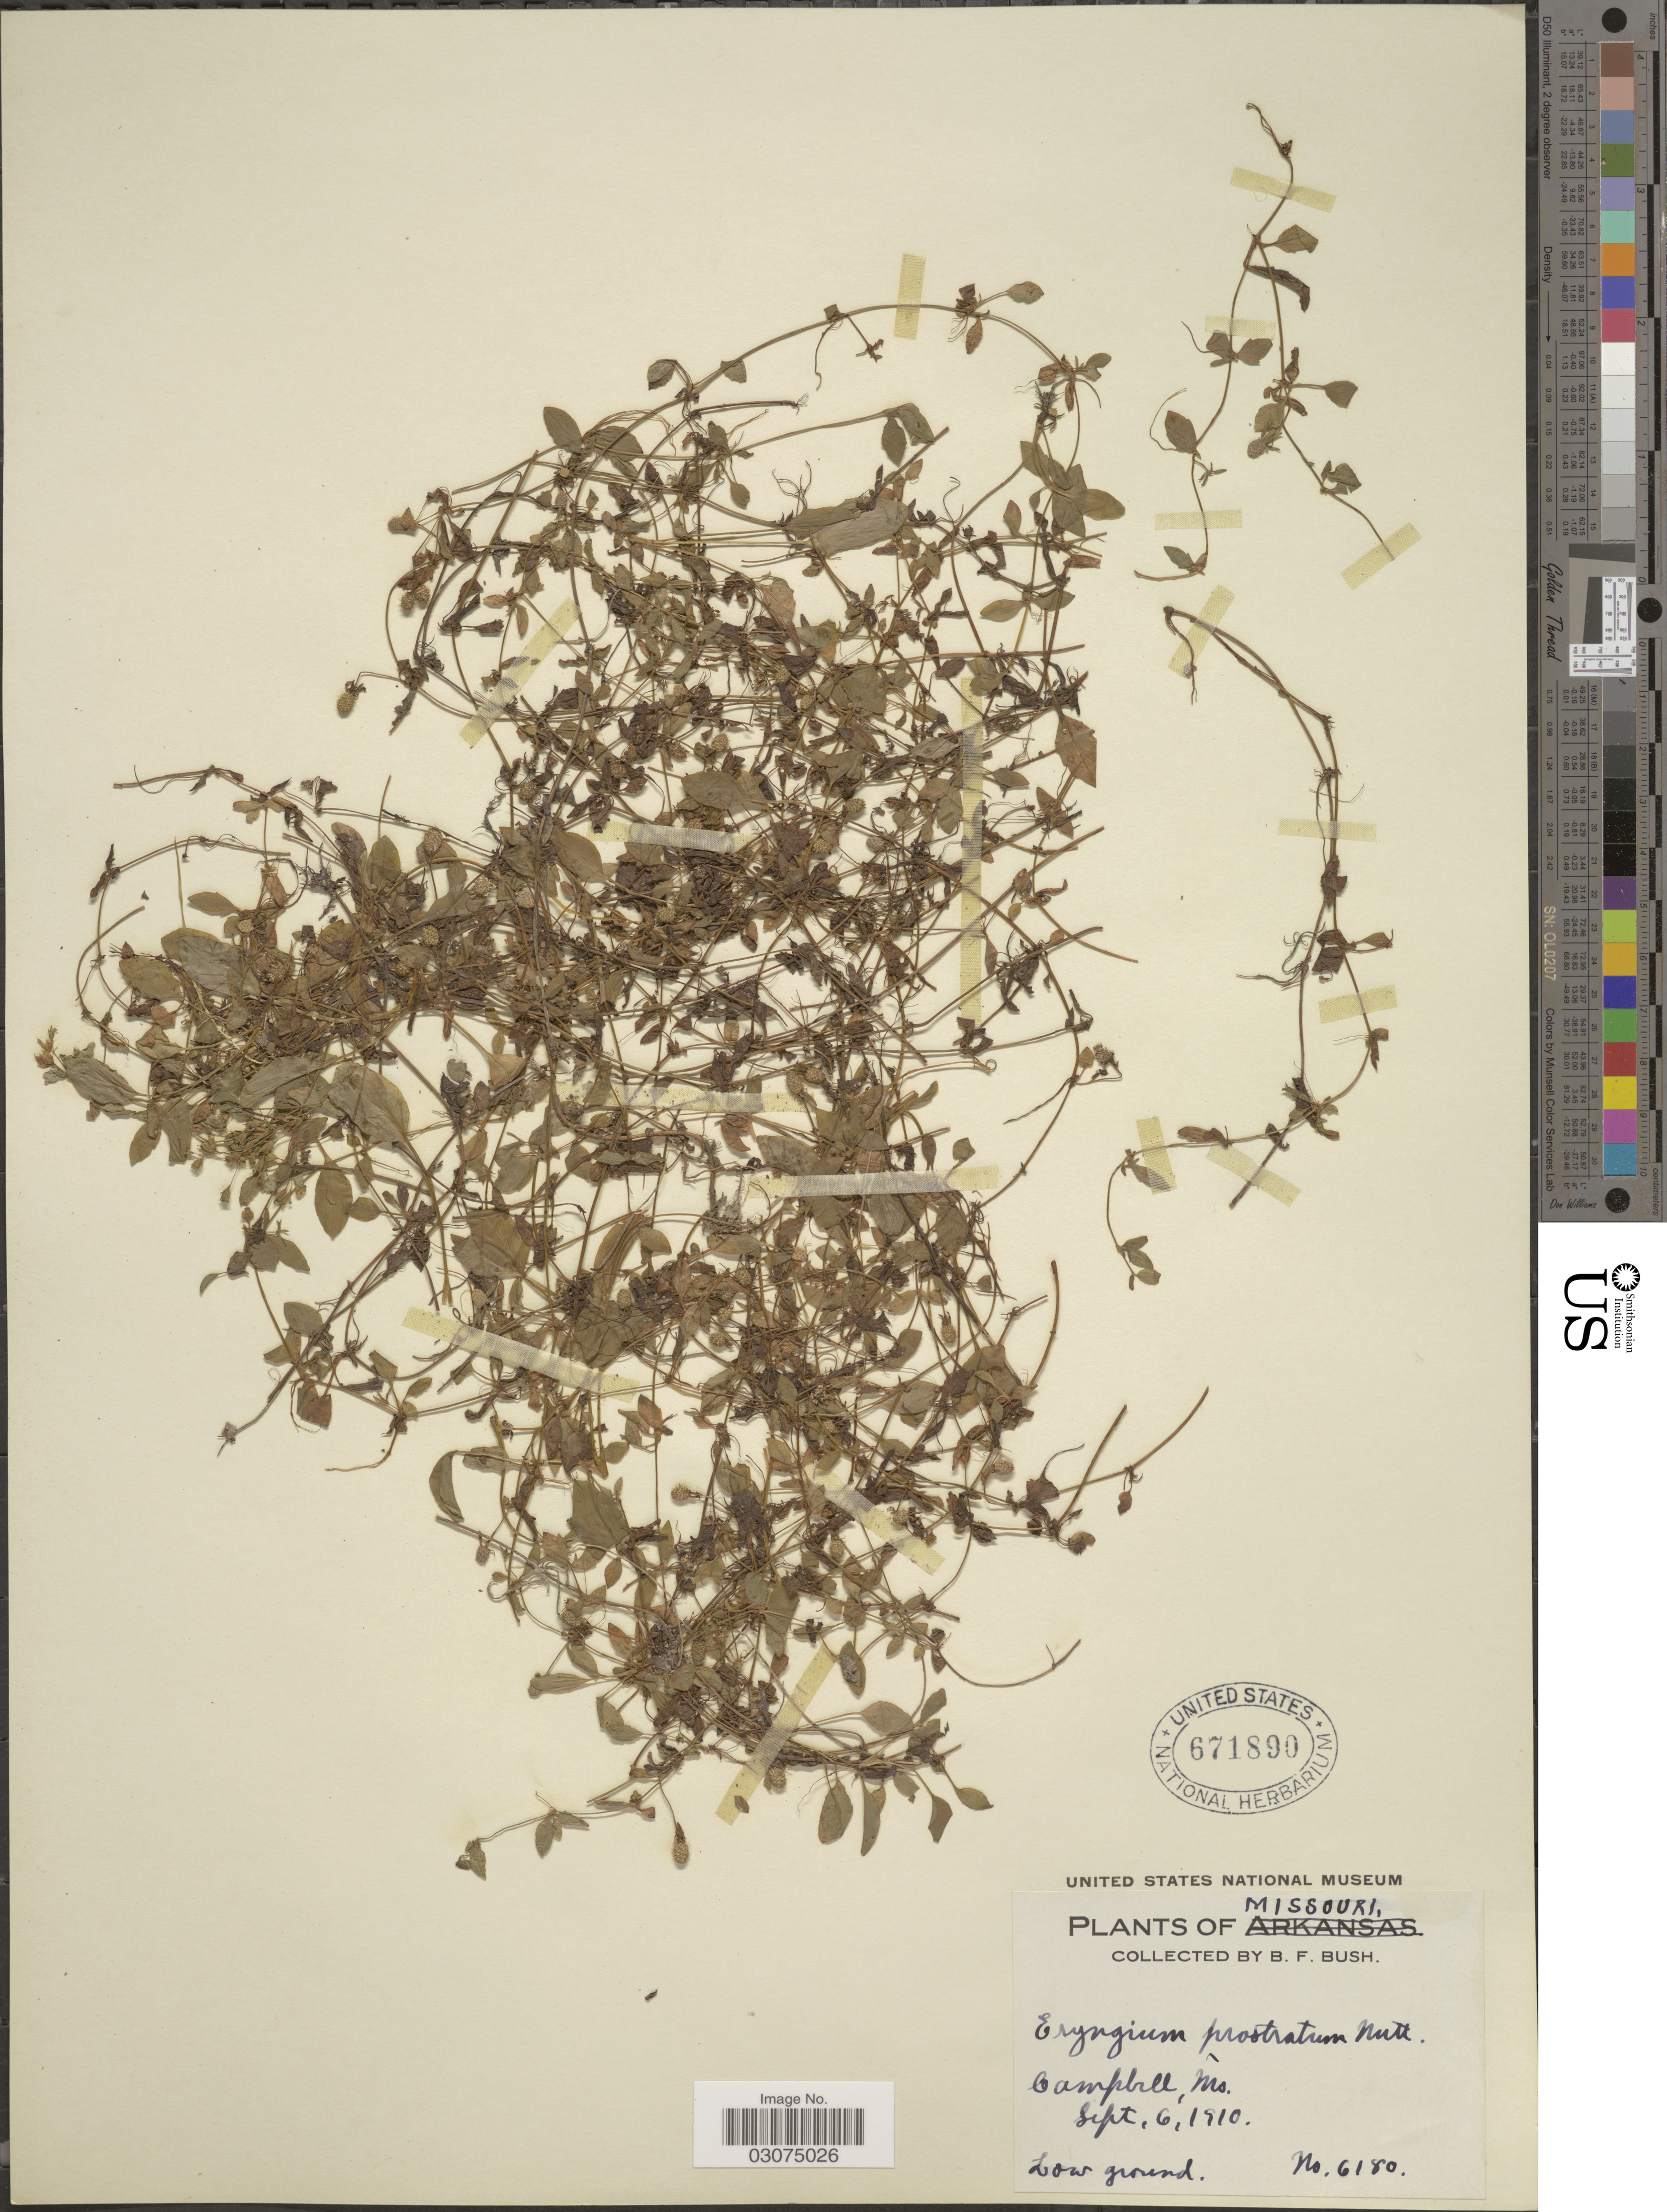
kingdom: Plantae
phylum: Tracheophyta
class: Magnoliopsida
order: Apiales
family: Apiaceae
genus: Eryngium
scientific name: Eryngium prostratum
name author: Nutt. ex DC.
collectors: B. F. Bush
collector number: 6180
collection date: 1910-09-06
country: United States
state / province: Missouri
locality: Campbell.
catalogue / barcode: US 671890